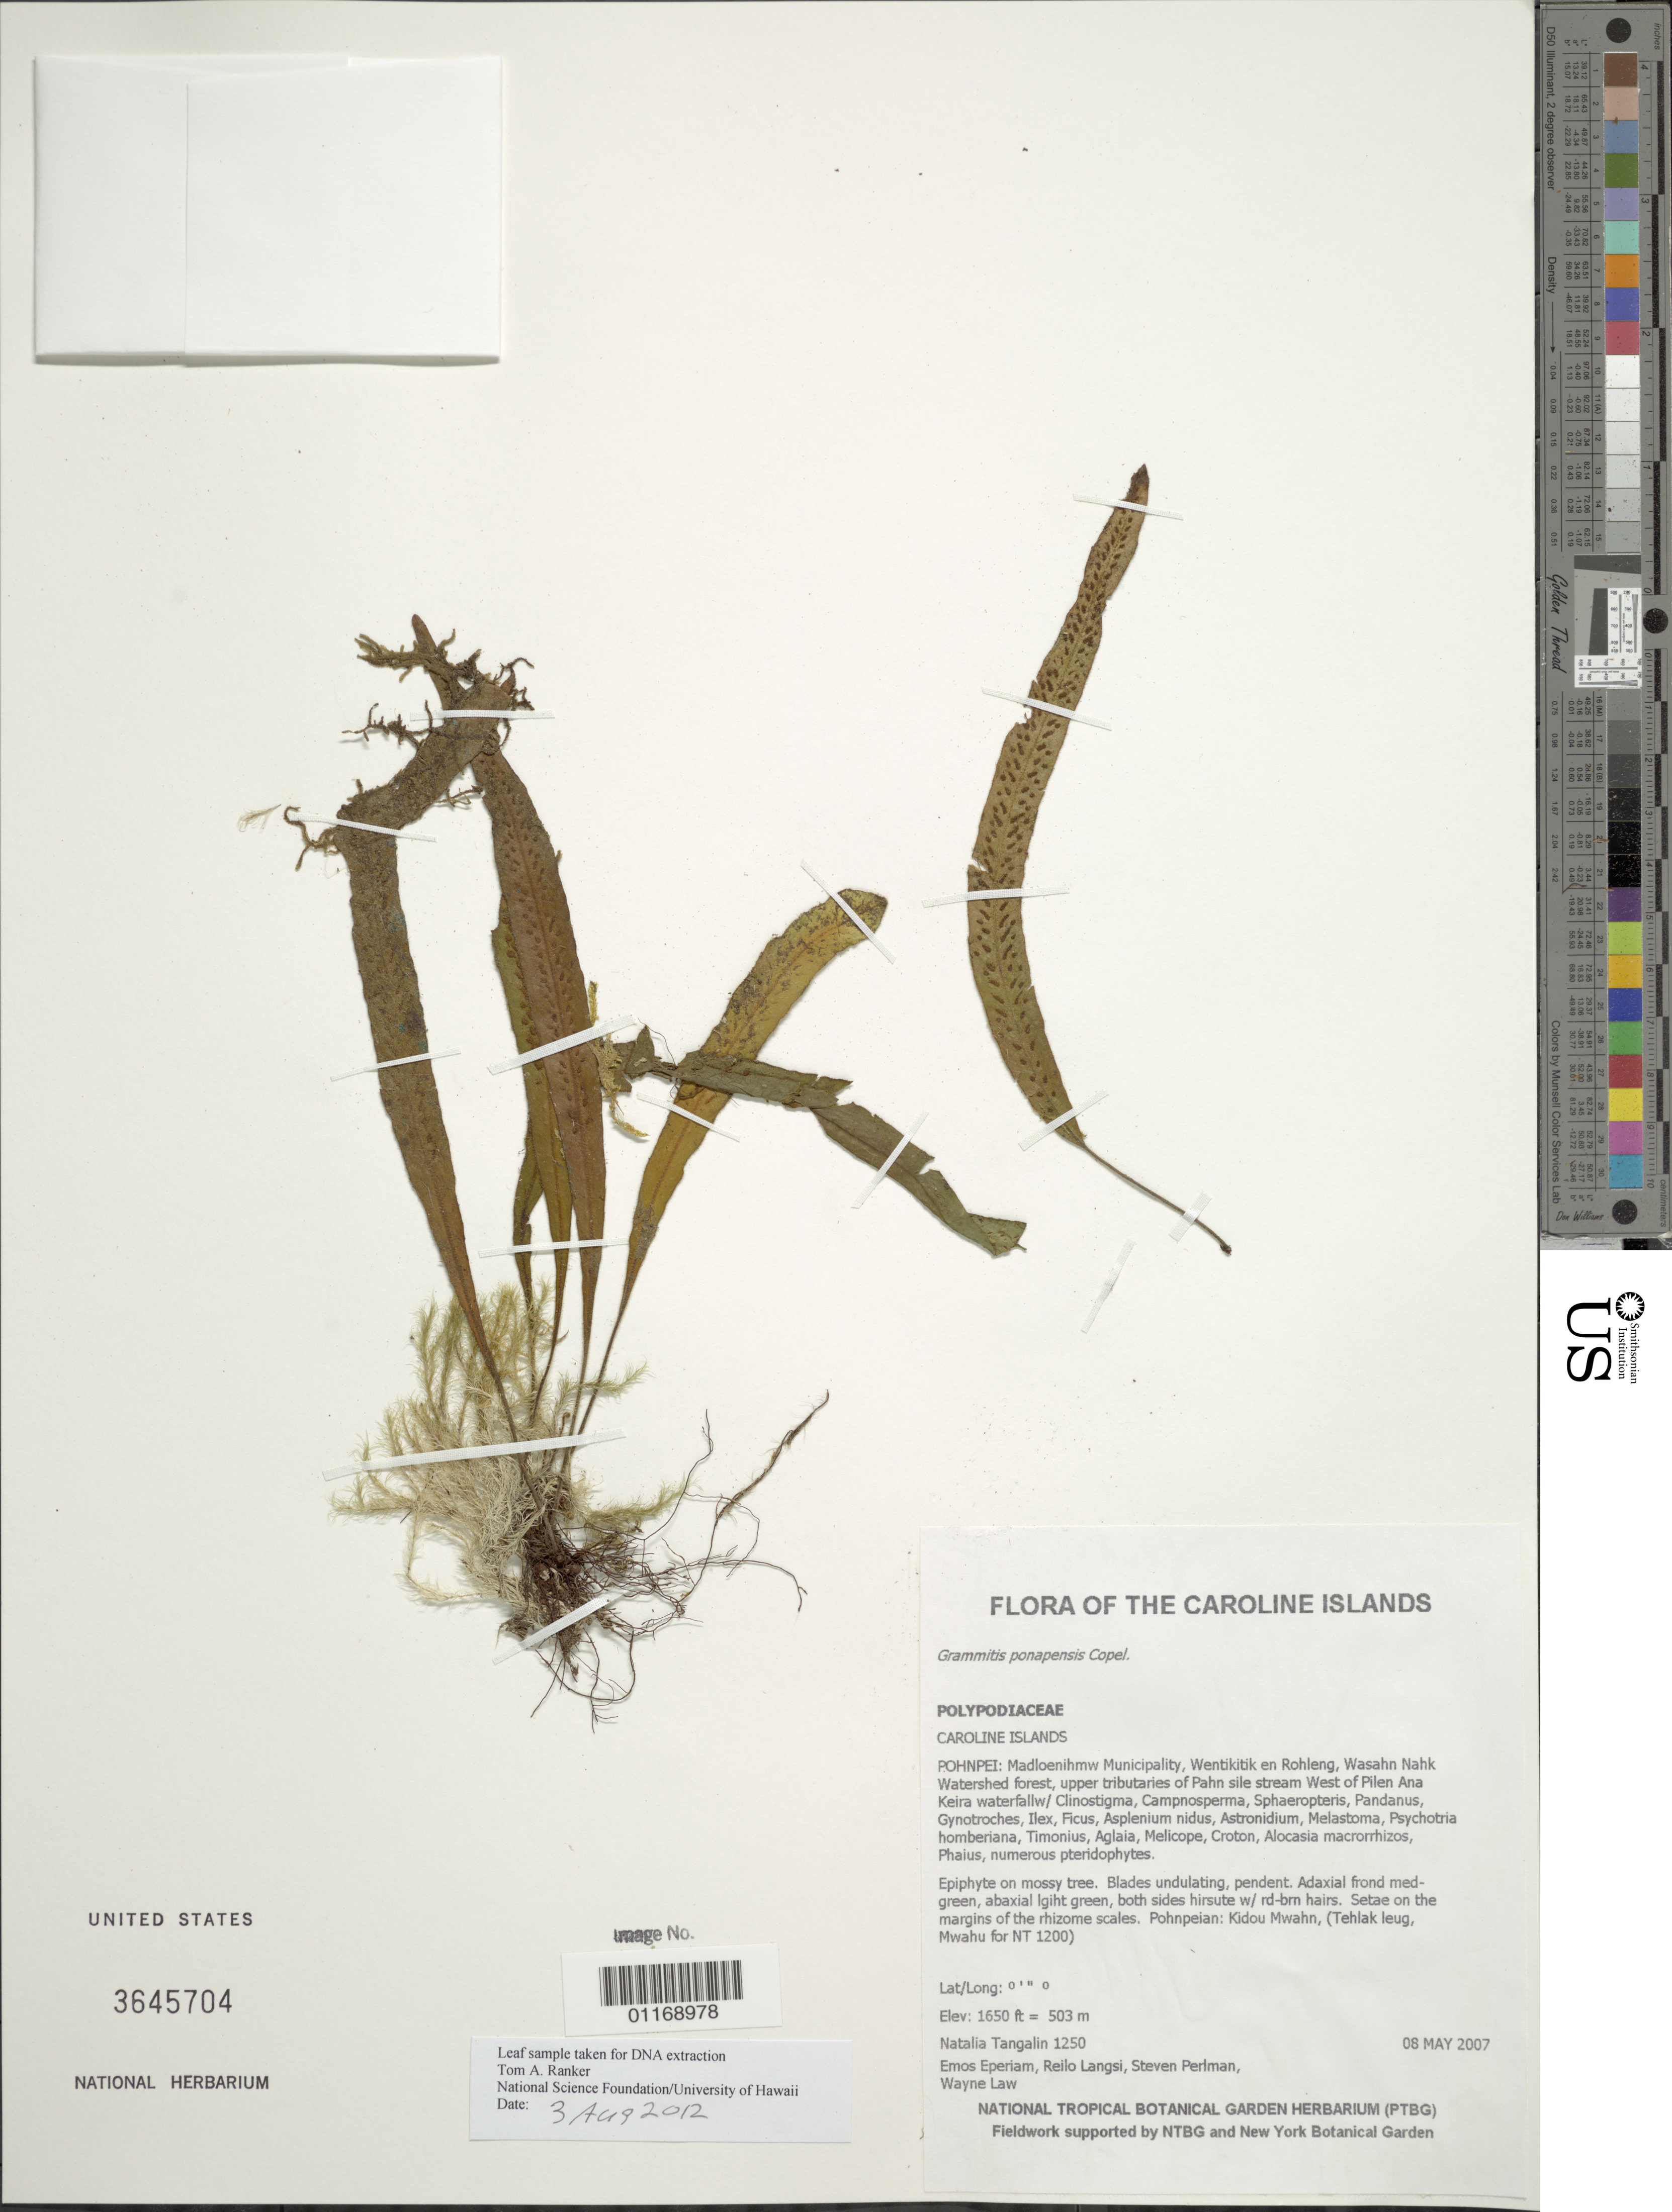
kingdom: Plantae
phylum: Tracheophyta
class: Polypodiopsida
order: Polypodiales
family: Polypodiaceae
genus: Archigrammitis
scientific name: Archigrammitis ponapensis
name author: (Copel.) Parris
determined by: Lorence, David H., (PTBG), National Tropical Botanical Garden (UNITED STATES)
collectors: N. Tangalin, P. Eperiam, R. Langsi, S. P. Perlman & W. Law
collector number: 1250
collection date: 2007-05-08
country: Micronesia, Federated States of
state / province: Pohnpei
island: Pohnpei [Ponape]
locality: Madloenihmw Municipality, Wentikitik en Rohleng, Wasahn Nahk. Upper tributaries of Pahn sile stream West of Pilen Ana Keira waterfall.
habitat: Watershed forest.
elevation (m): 503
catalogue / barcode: US 3645704